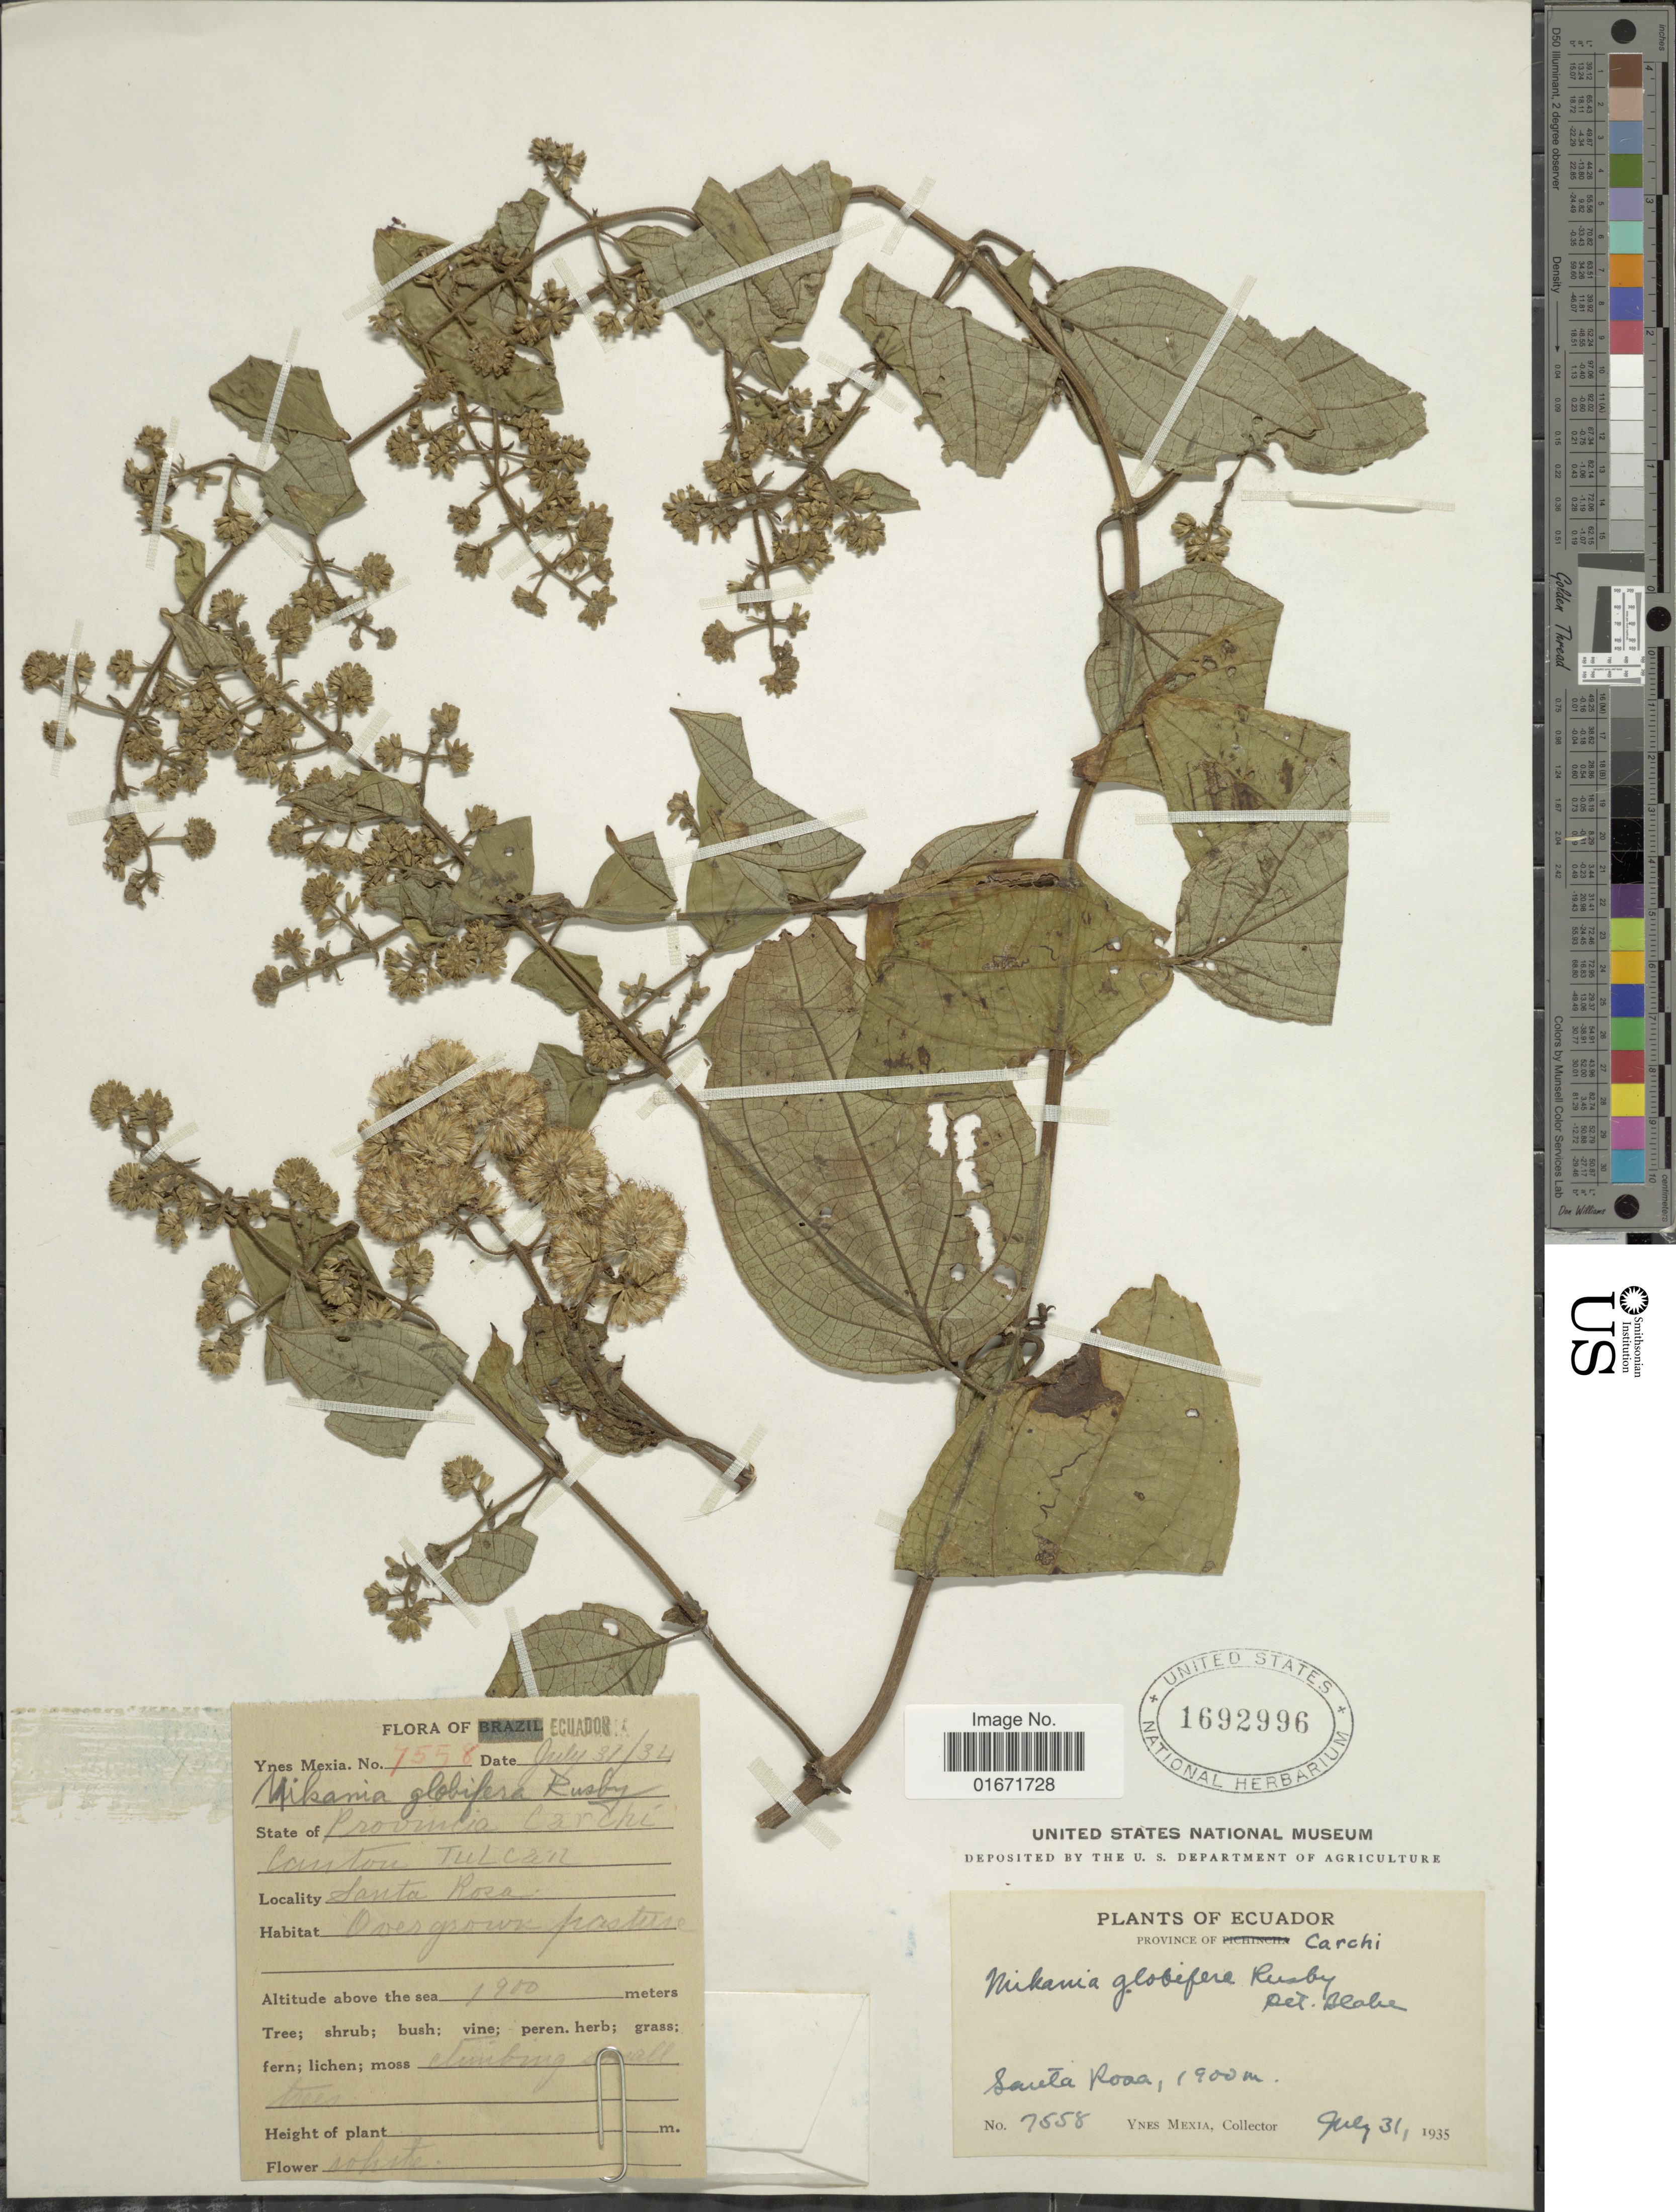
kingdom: Plantae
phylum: Tracheophyta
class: Magnoliopsida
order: Asterales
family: Asteraceae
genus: Mikania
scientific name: Mikania globifera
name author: Rusby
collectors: Y. Mexia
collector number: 7558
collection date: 1935-07-31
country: Ecuador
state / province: Carchi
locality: Province of Carchi. Santa Rosa. Canton Tulcan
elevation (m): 1900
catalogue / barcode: US 1692996